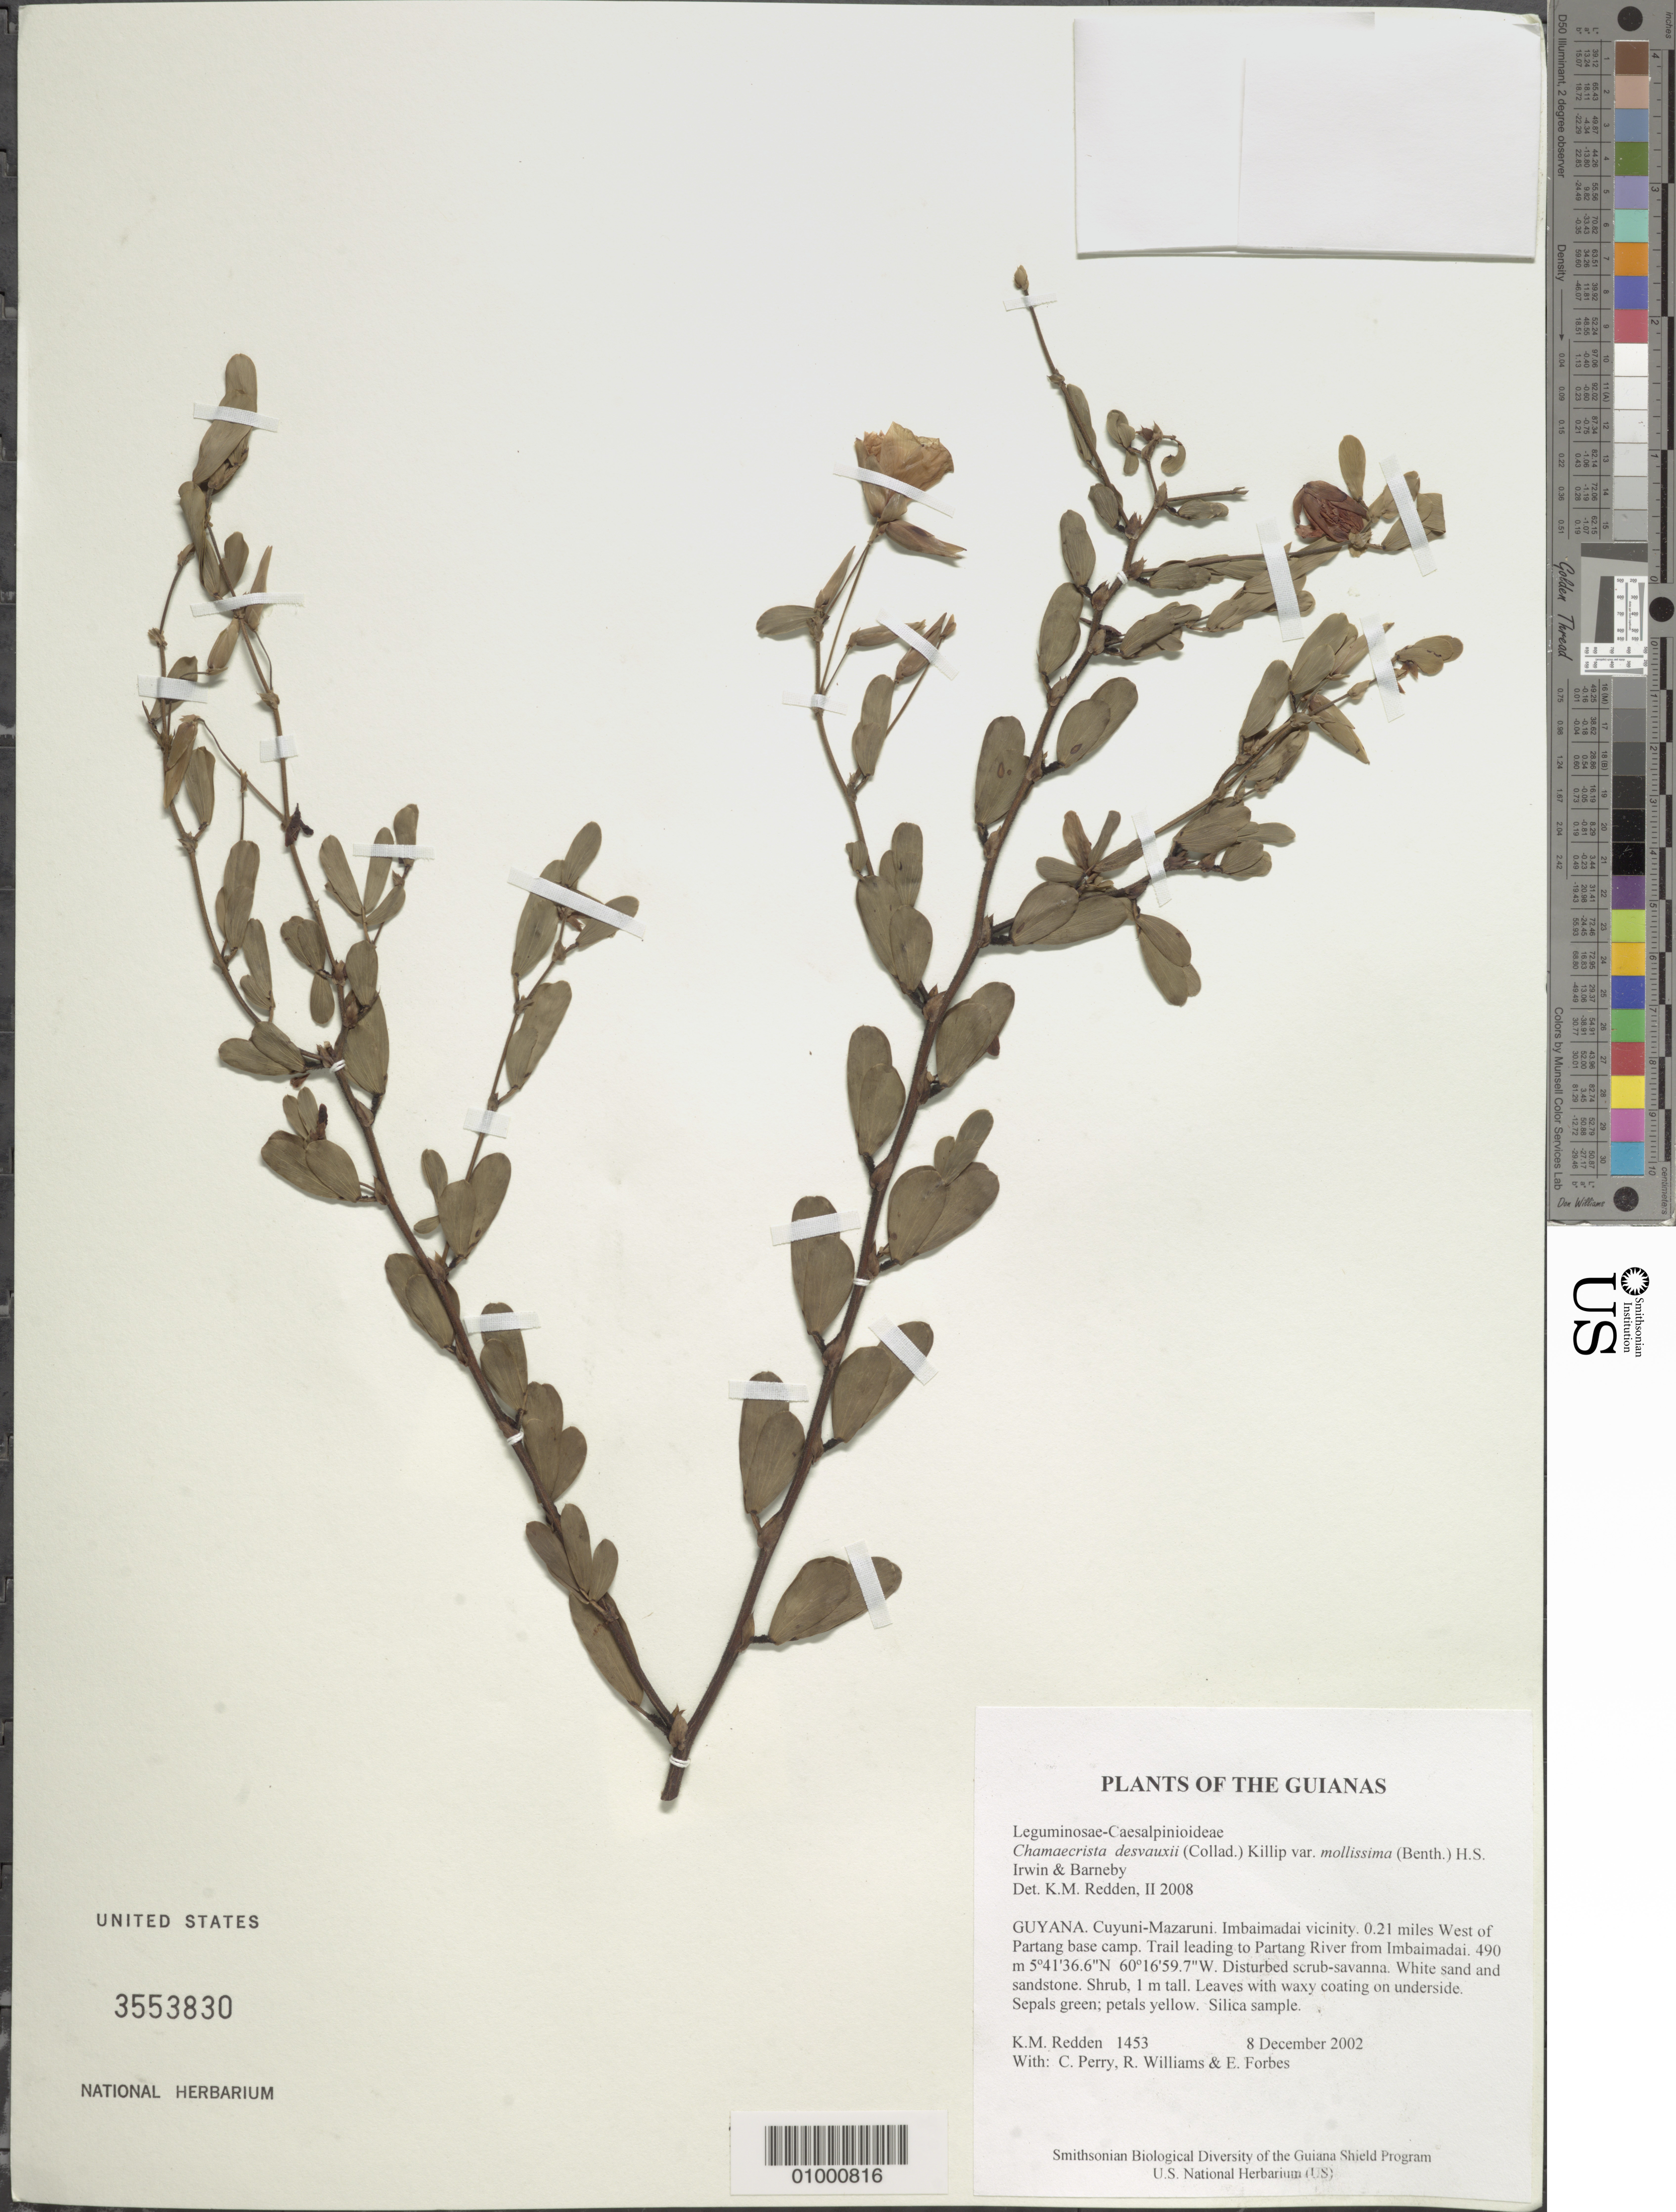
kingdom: Plantae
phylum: Tracheophyta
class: Magnoliopsida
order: Fabales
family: Fabaceae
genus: Chamaecrista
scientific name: Chamaecrista desvauxii var. mollissima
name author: (Benth.) H.S. Irwin & Barneby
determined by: Redden, K. M.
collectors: K. M. Redden, C. Perry, R. Williams & E. Forbes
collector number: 1453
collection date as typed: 8 December 2002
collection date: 2002-12-08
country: Guyana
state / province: Cuyuni-Mazaruni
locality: Imbaimadai vicinity. 0.21 miles West of Partang base camp. Trail leading to Partang River from Imbaimadai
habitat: Disturbed scrub-savanna. White sand and sandstone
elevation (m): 490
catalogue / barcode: US 3553830